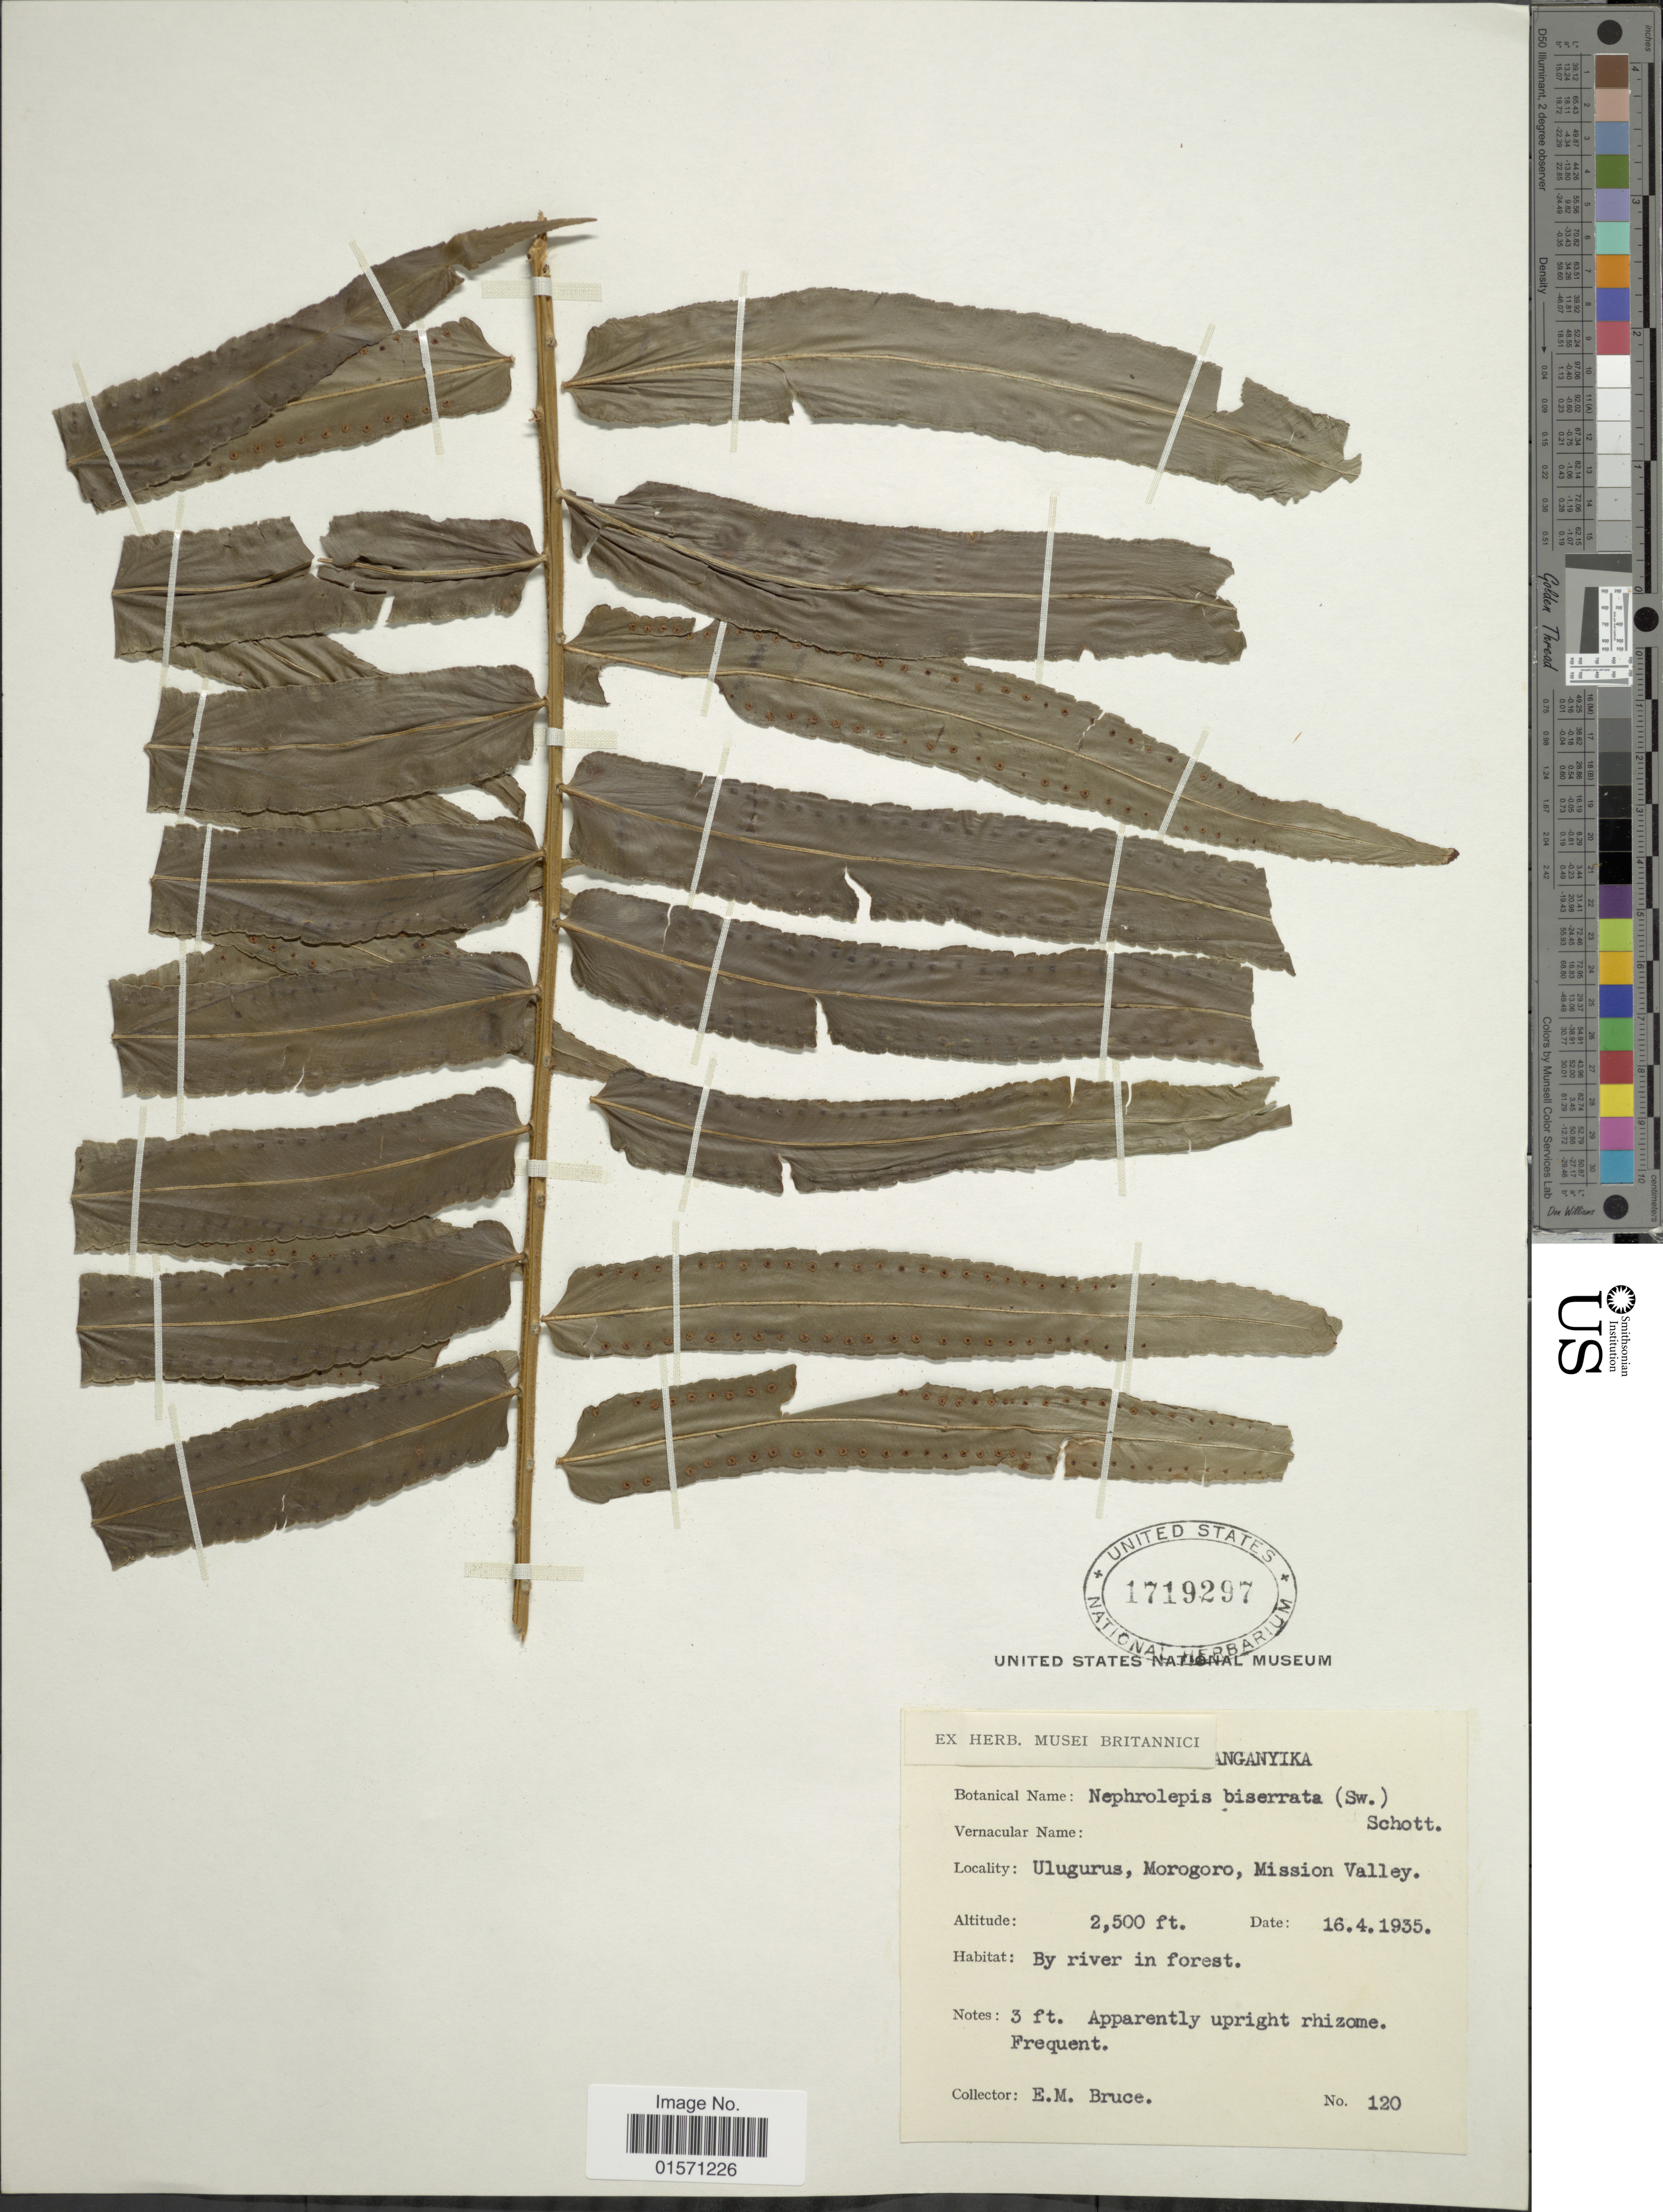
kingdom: Plantae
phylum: Tracheophyta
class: Polypodiopsida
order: Polypodiales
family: Nephrolepidaceae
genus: Nephrolepis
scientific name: Nephrolepis biserrata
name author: (Sw.) Schott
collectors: E. Bruce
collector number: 120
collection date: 1935-04-16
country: Tanzania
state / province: Morogoro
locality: Ulugurus, Mission Valley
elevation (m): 762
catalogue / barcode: US 1719297